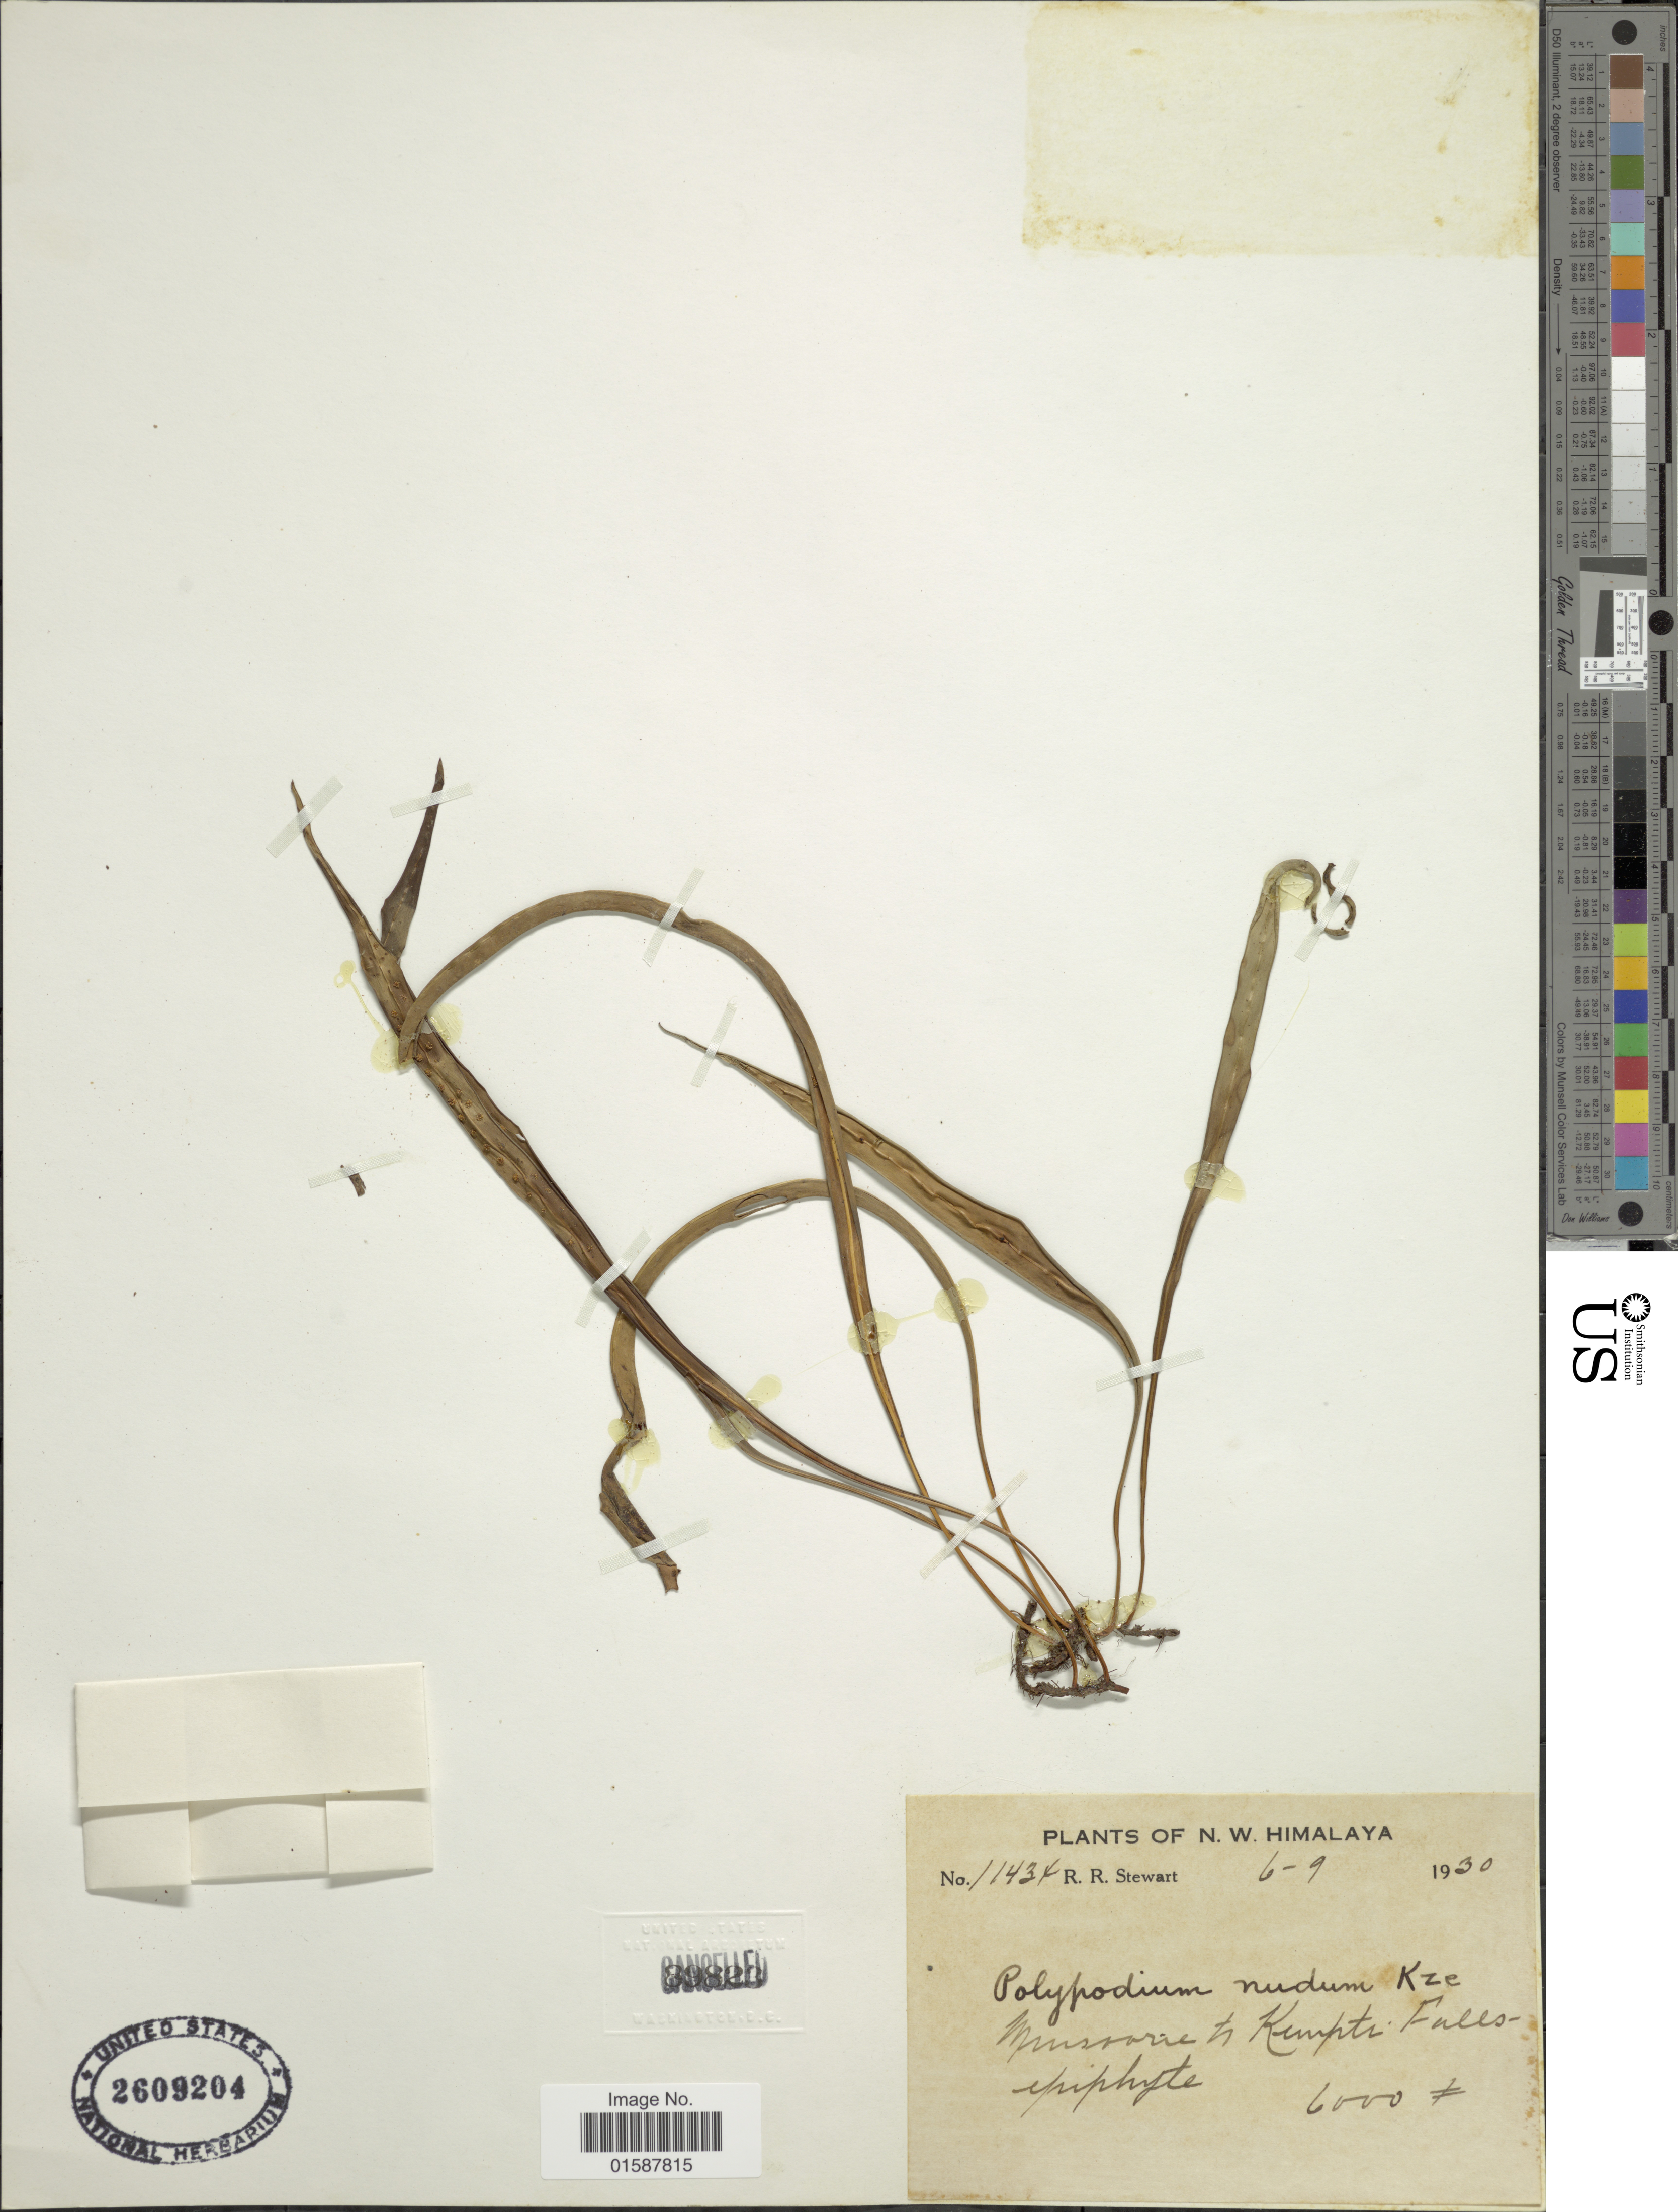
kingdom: Plantae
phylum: Tracheophyta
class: Polypodiopsida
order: Polypodiales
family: Polypodiaceae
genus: Lepisorus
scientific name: Lepisorus nuduisculum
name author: (Kunze)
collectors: R. R. Stewart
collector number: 11434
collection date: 1930-09-06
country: India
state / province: Uttarakhand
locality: N. W. Himalaya. Mussoorie to Kempti Falls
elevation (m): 1829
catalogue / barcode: US 2609204